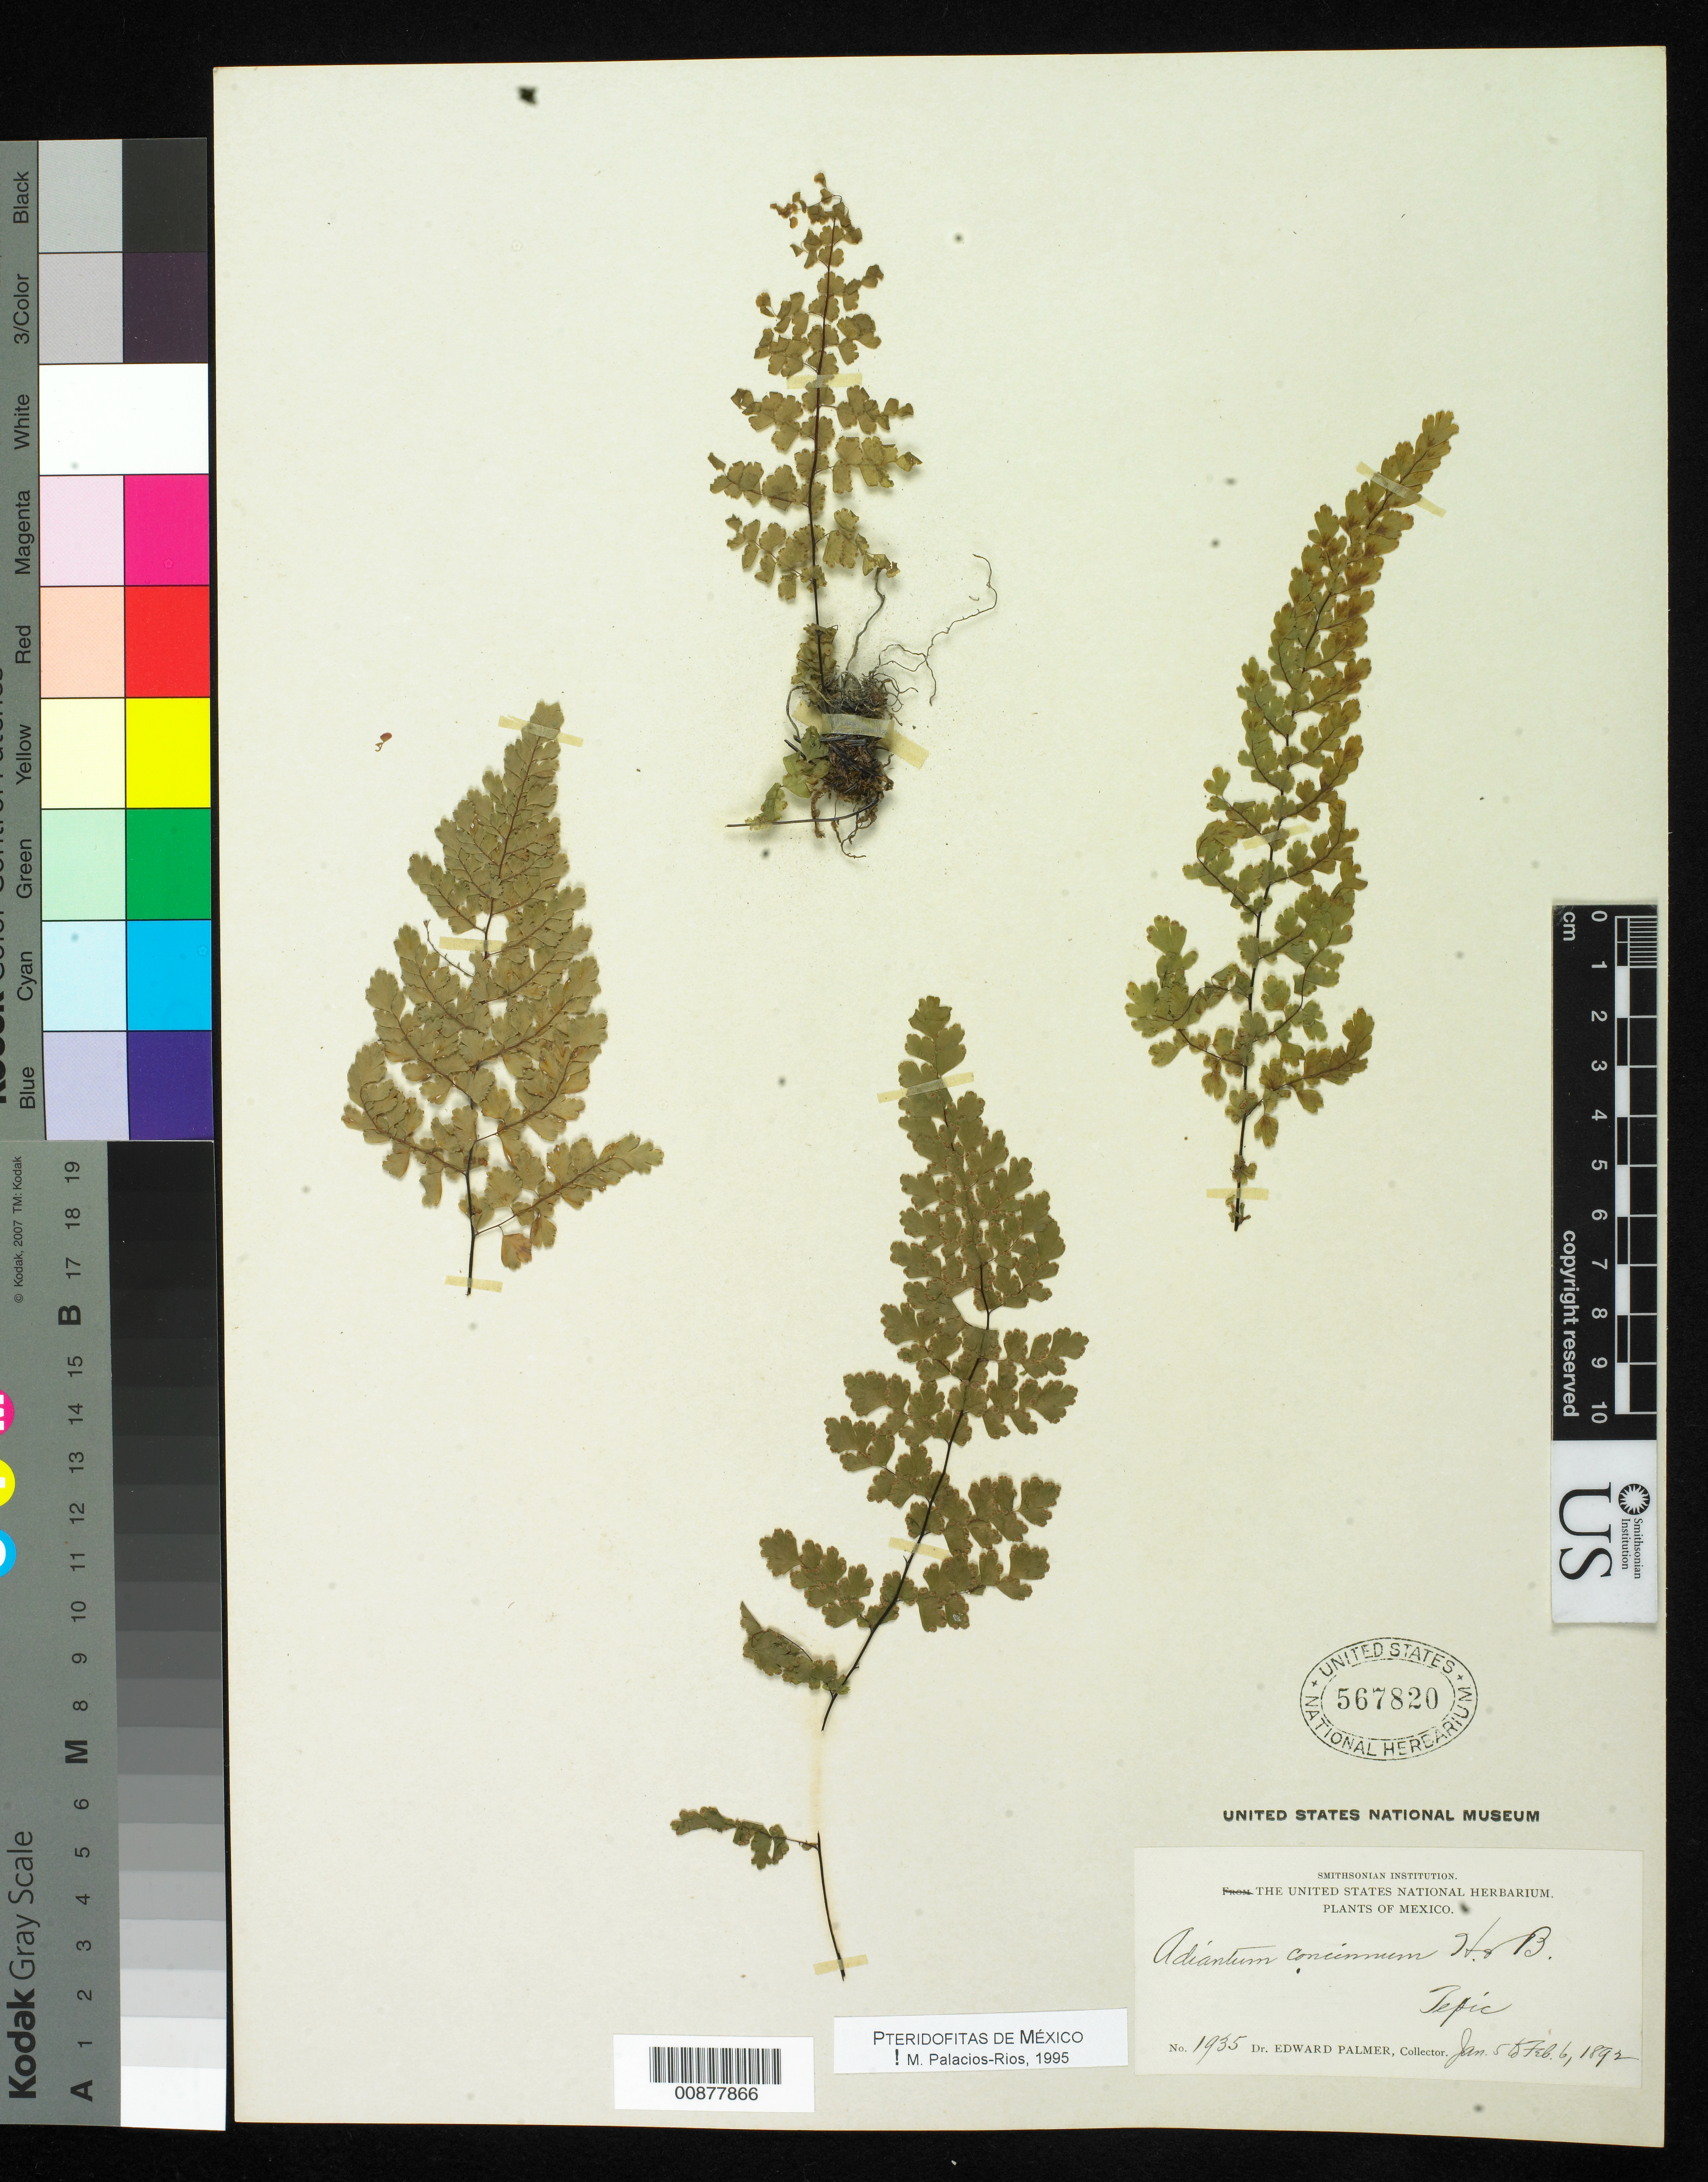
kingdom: Plantae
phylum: Tracheophyta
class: Polypodiopsida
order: Polypodiales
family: Pteridaceae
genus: Adiantum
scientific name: Adiantum concinnum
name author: Humb. & Bonpl. ex Willd.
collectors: E. Palmer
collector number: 1935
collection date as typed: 05 Jan 1892 to 06 Feb 1892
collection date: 1892-01-05/1892-02-06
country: Mexico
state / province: Nayarit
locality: Tepic, Nayarit.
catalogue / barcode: US 567820